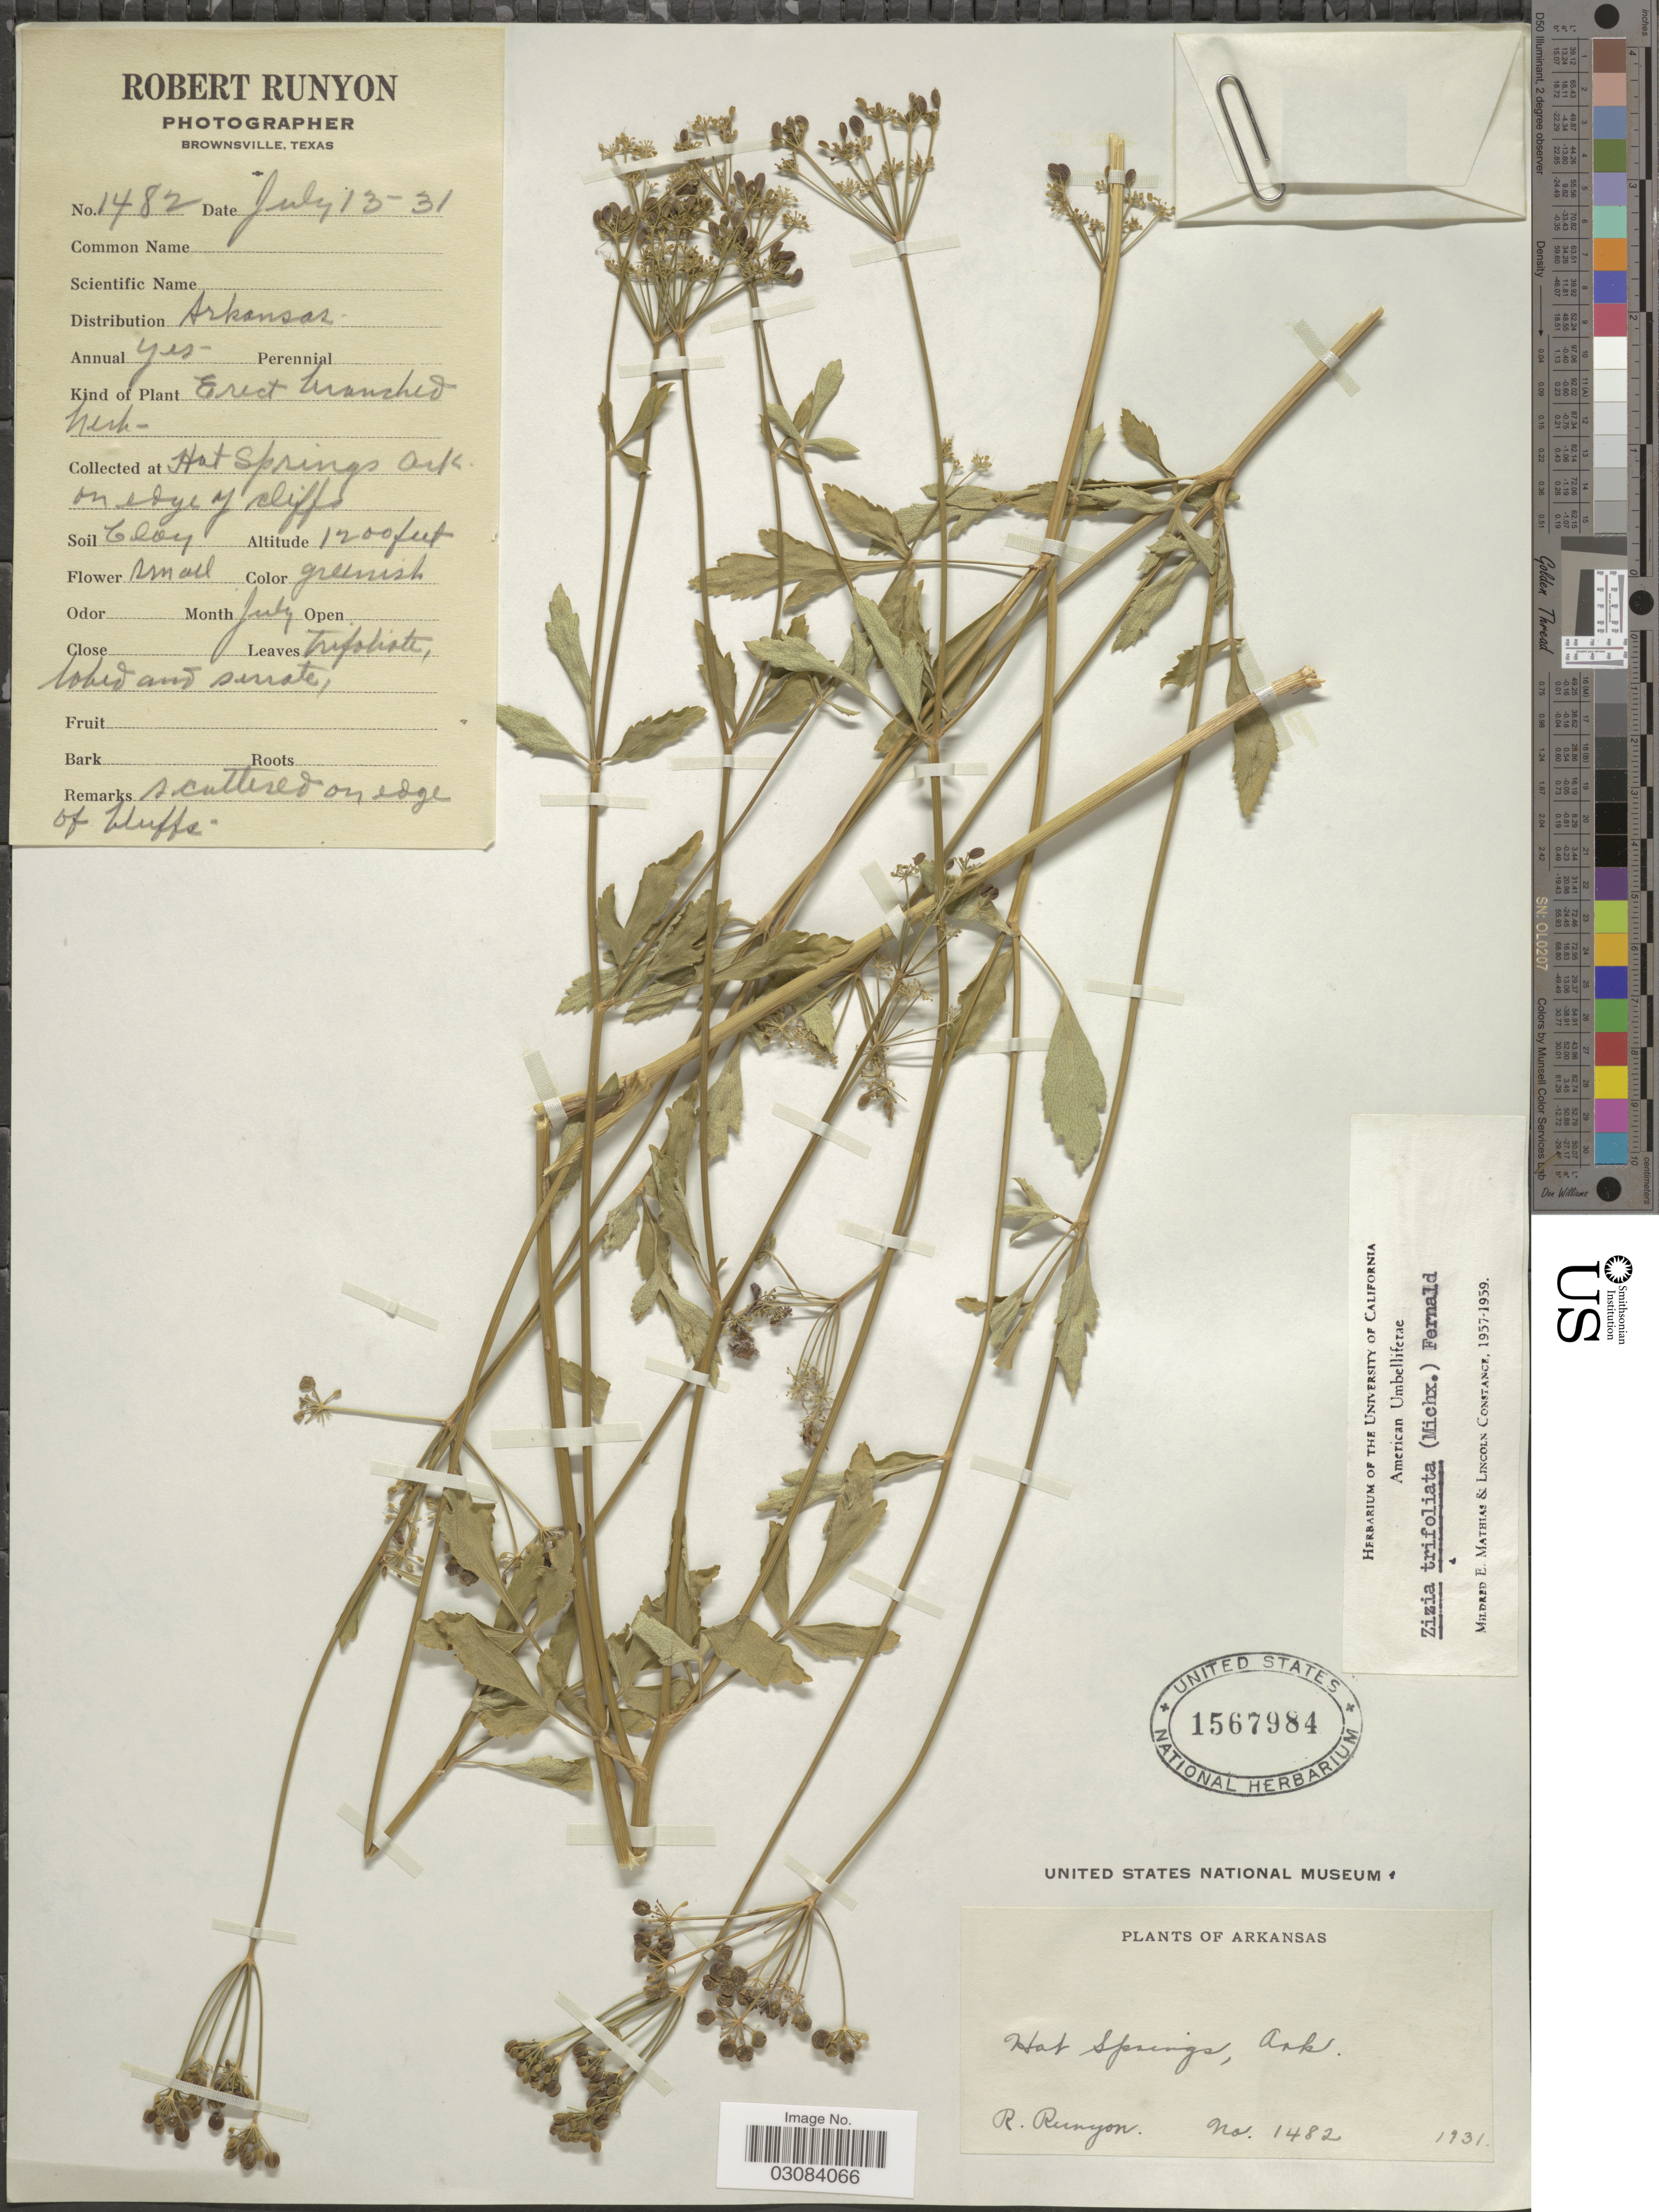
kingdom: Plantae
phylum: Tracheophyta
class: Magnoliopsida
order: Apiales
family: Apiaceae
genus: Zizia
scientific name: Zizia trifoliata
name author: (Michx.) Fernald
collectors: R. Runyon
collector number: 1482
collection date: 1931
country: United States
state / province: Arkansas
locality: Hot Springs.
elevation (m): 366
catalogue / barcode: US 1567984